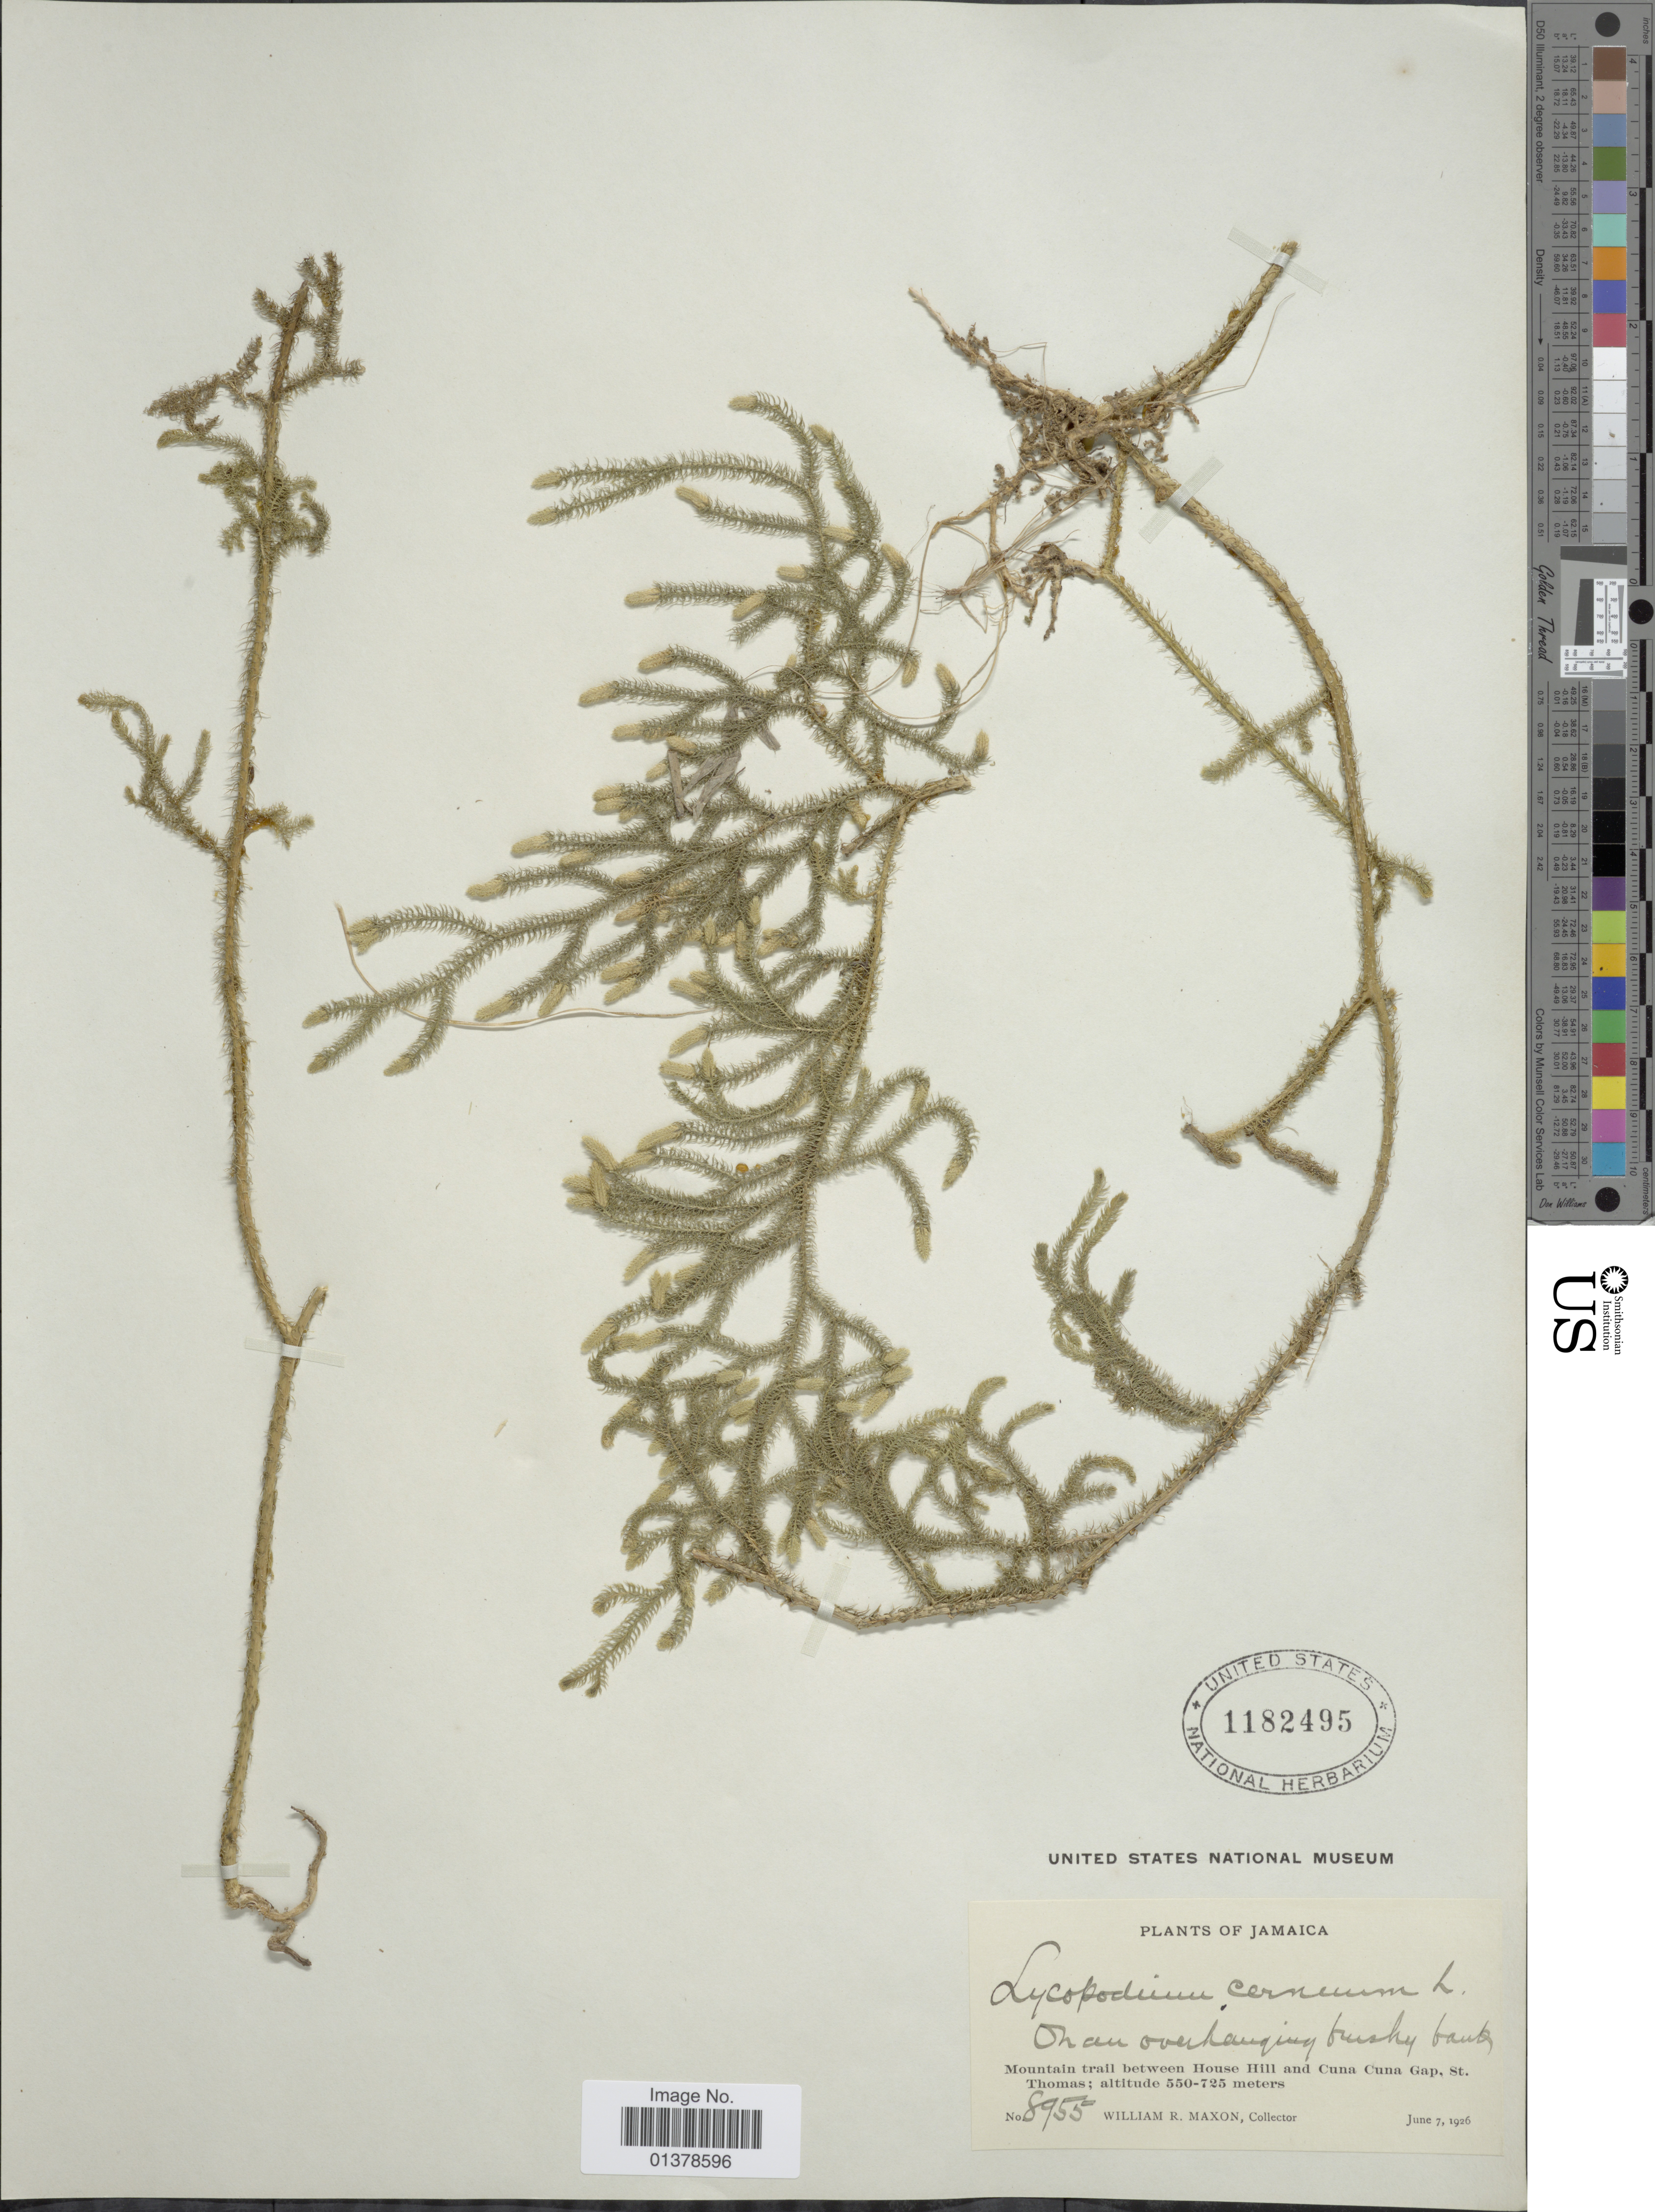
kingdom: Plantae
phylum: Tracheophyta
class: Lycopodiopsida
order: Lycopodiales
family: Lycopodiaceae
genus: Palhinhaea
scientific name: Palhinhaea cernua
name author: (L.) Vasc. & Franco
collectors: W. R. Maxon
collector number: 8955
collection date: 1926-06-07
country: Jamaica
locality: Mountain trail between House Hill and Cuna Cuna Gap, St. Thomas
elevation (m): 550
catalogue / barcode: US 1182495